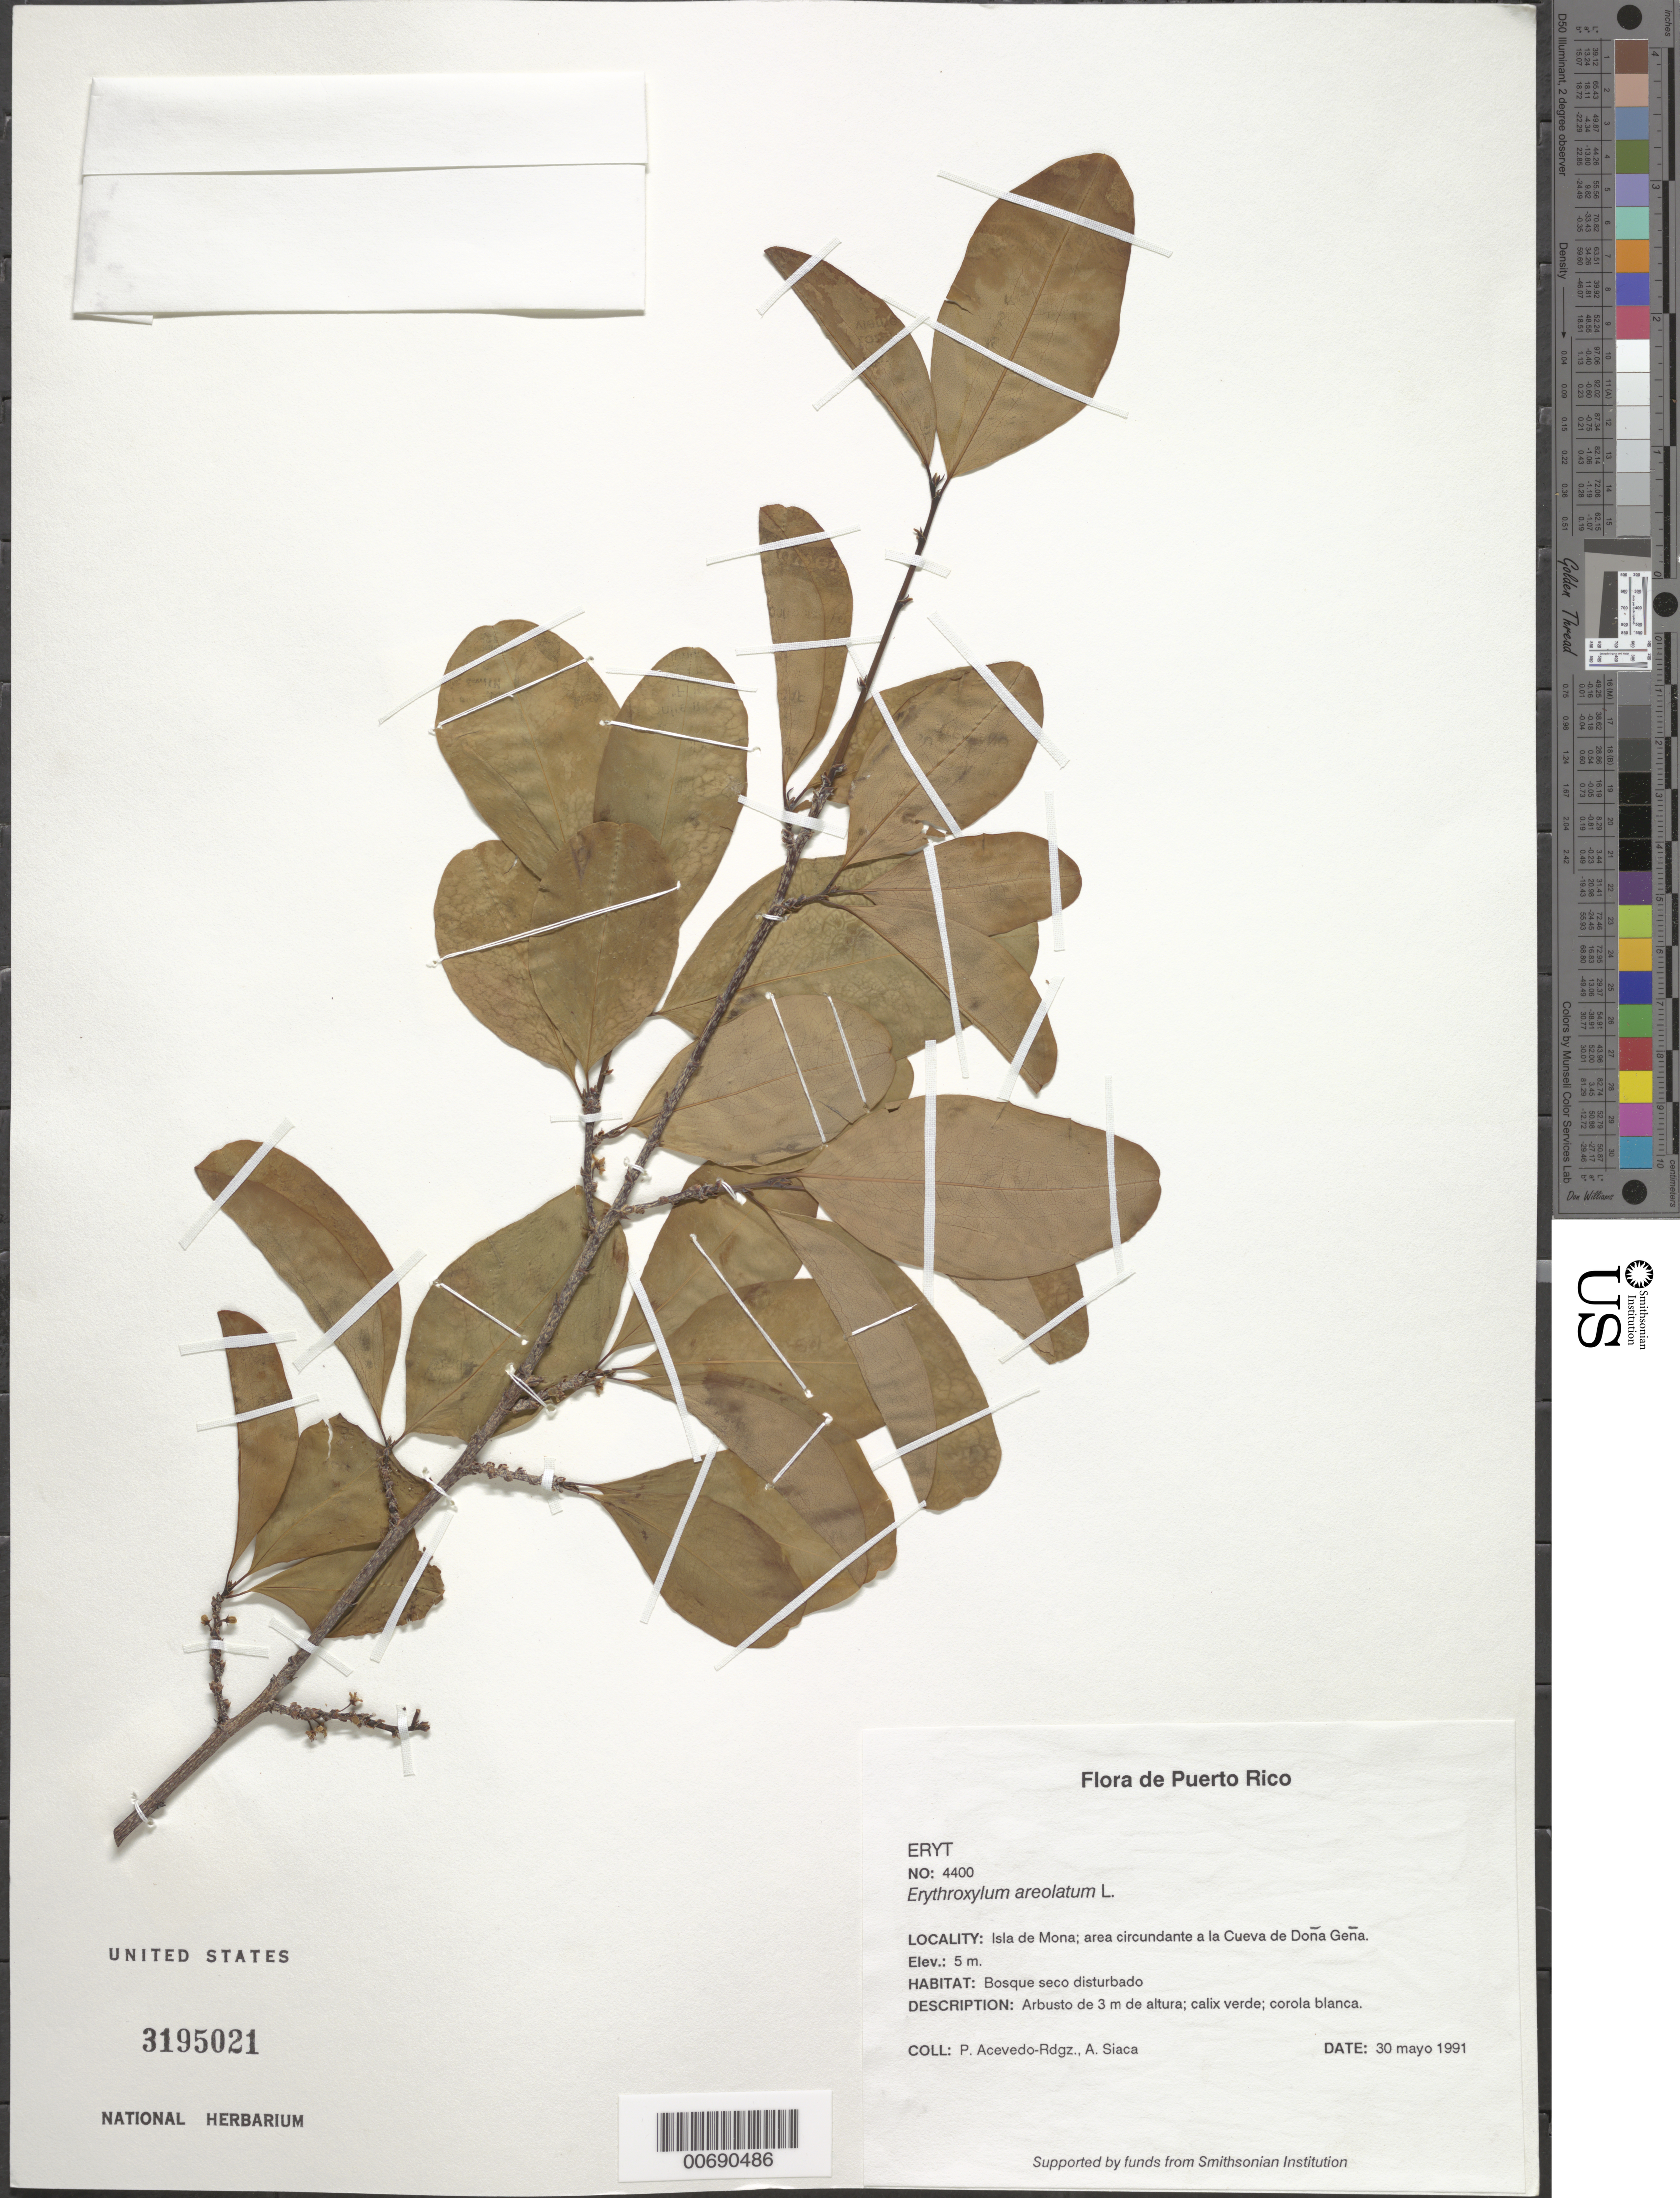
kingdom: Plantae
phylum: Tracheophyta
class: Magnoliopsida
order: Malpighiales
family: Erythroxylaceae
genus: Erythroxylum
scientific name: Erythroxylum aerolatum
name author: L.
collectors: P. Acevedo-Rodr. & A. Siaca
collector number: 4400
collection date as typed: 30 May 1991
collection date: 1991-05-30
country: Puerto Rico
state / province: Mayaguëz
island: Mona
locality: Isla de Mona; area circundante a la Cueva de Dona Gena.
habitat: Bosque seco disturbado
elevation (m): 5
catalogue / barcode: US 3195021